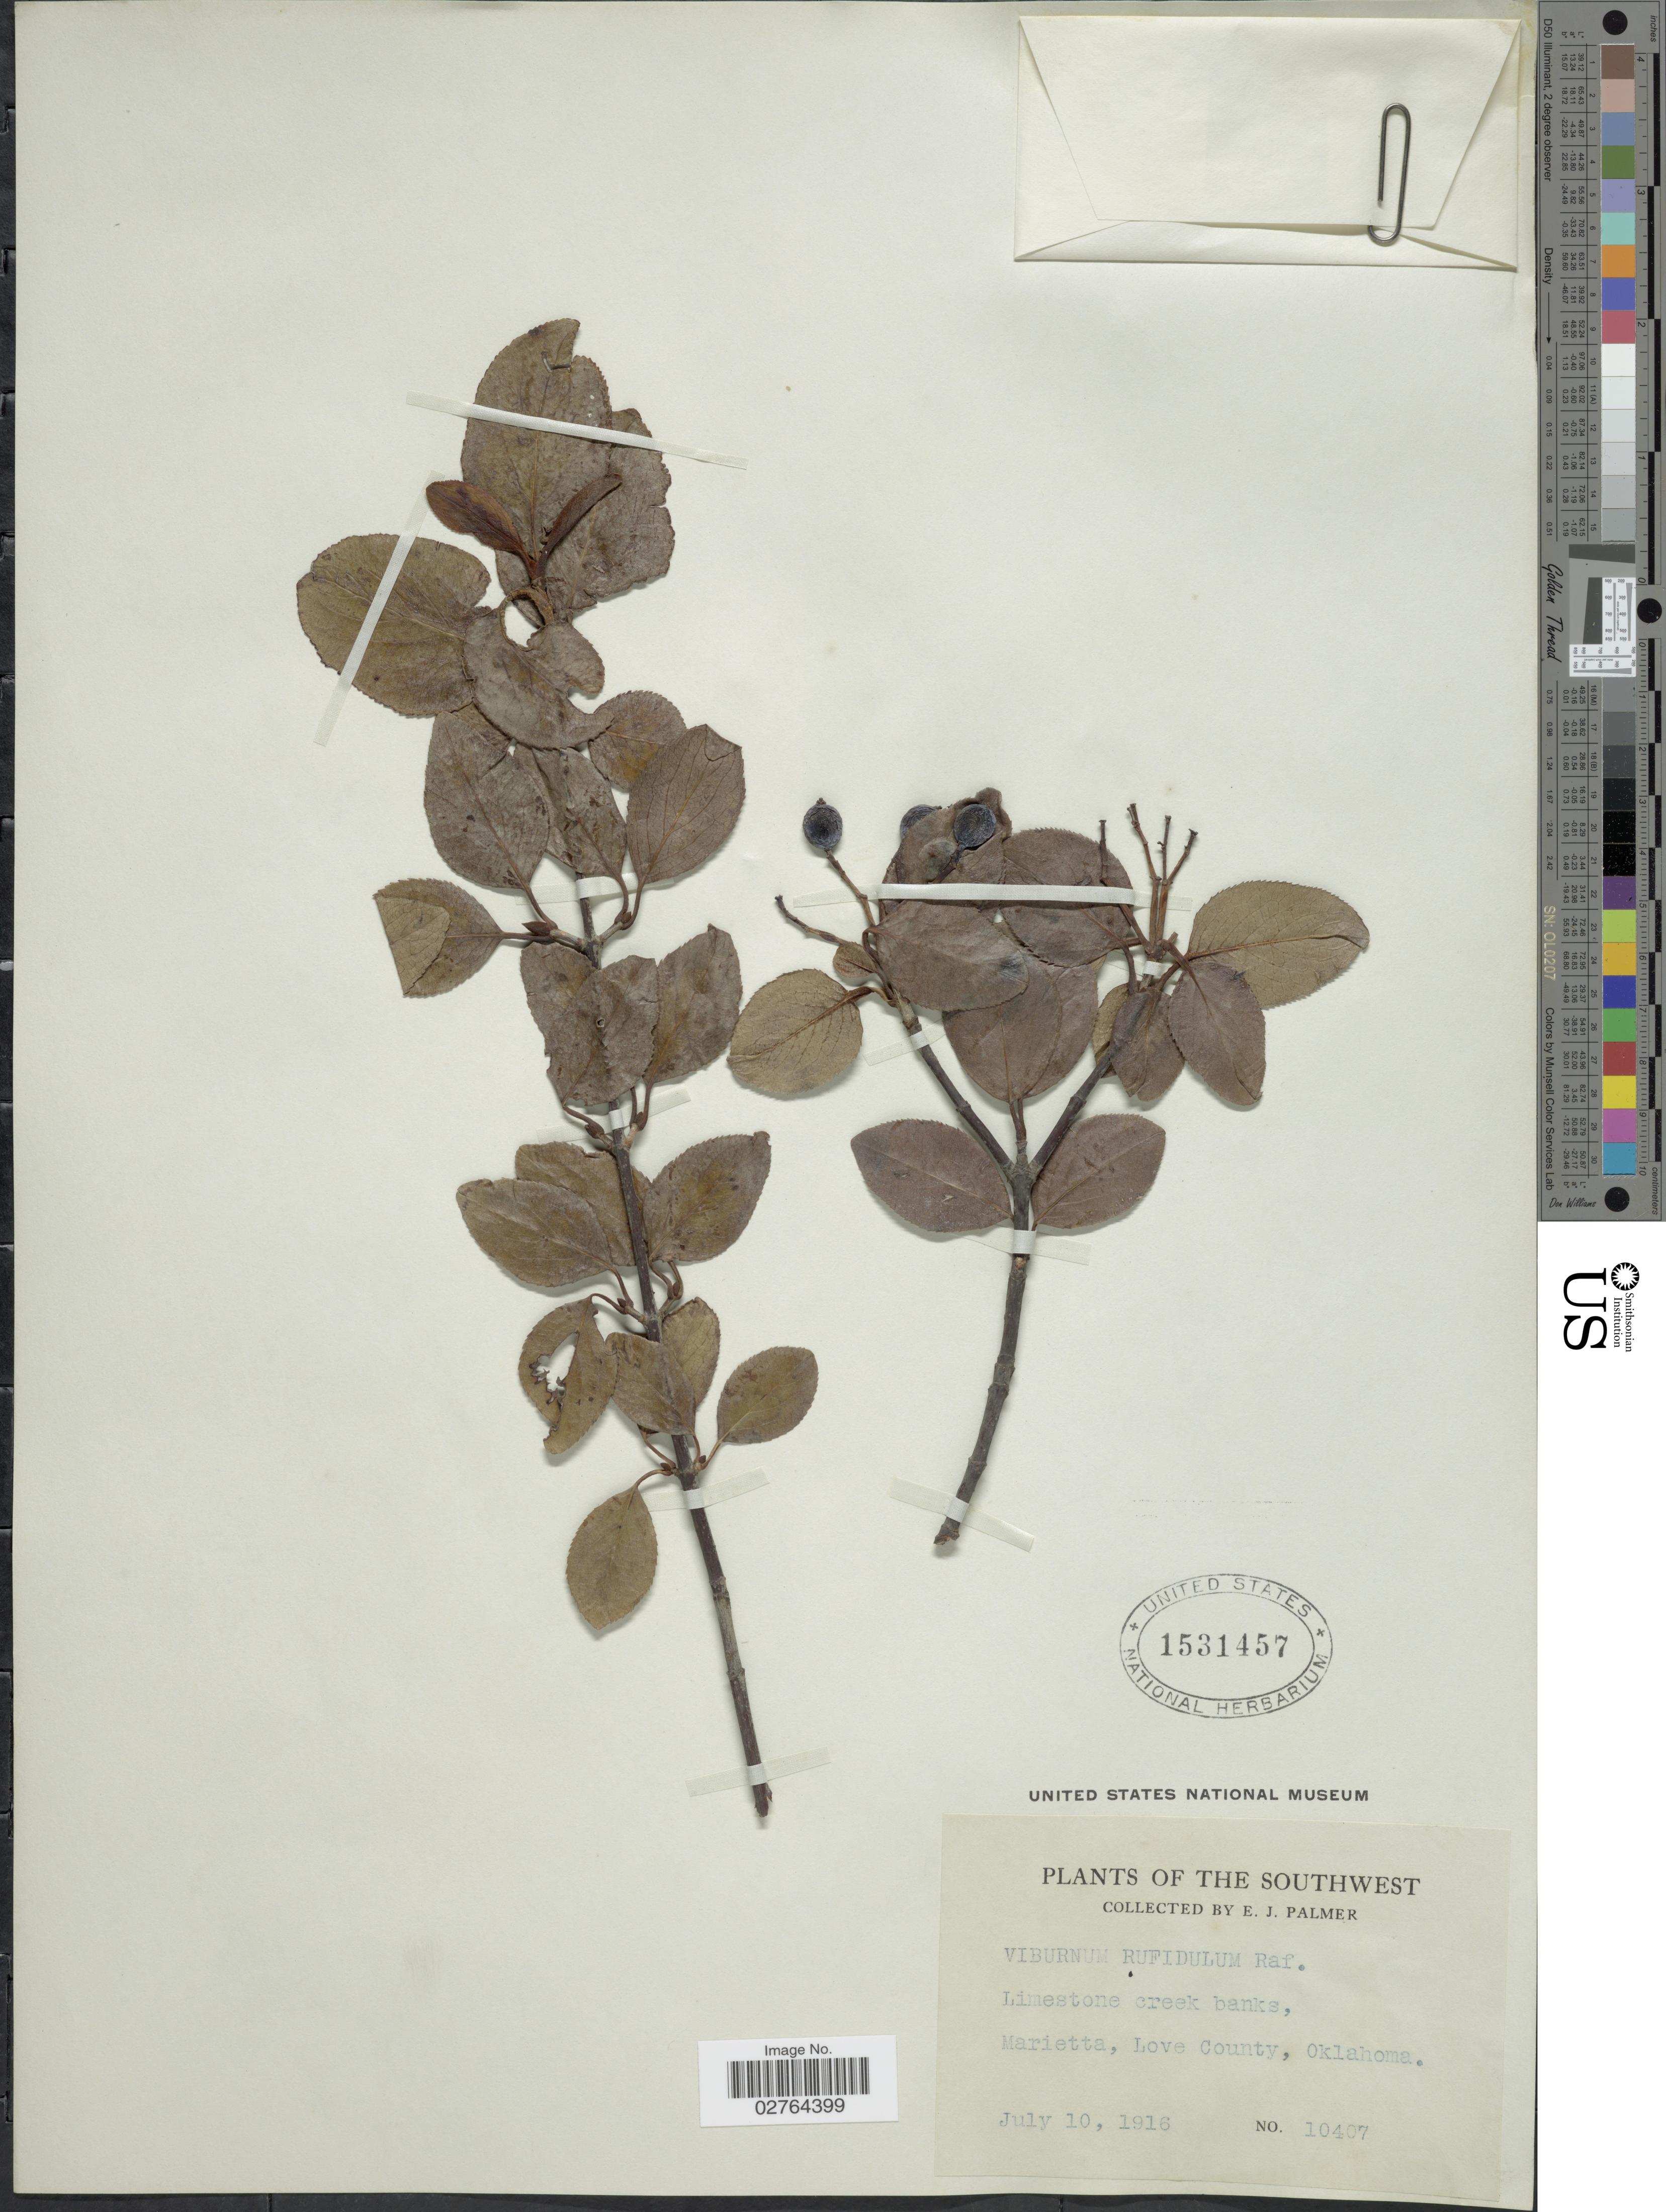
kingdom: Plantae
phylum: Tracheophyta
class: Magnoliopsida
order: Dipsacales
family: Viburnaceae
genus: Viburnum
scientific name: Viburnum rufidulum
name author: Raf.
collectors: E. J. Palmer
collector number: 10407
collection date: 1916-07-10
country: United States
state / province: Oklahoma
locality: The Southwest. Marietta, Love County.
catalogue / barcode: US 1531457